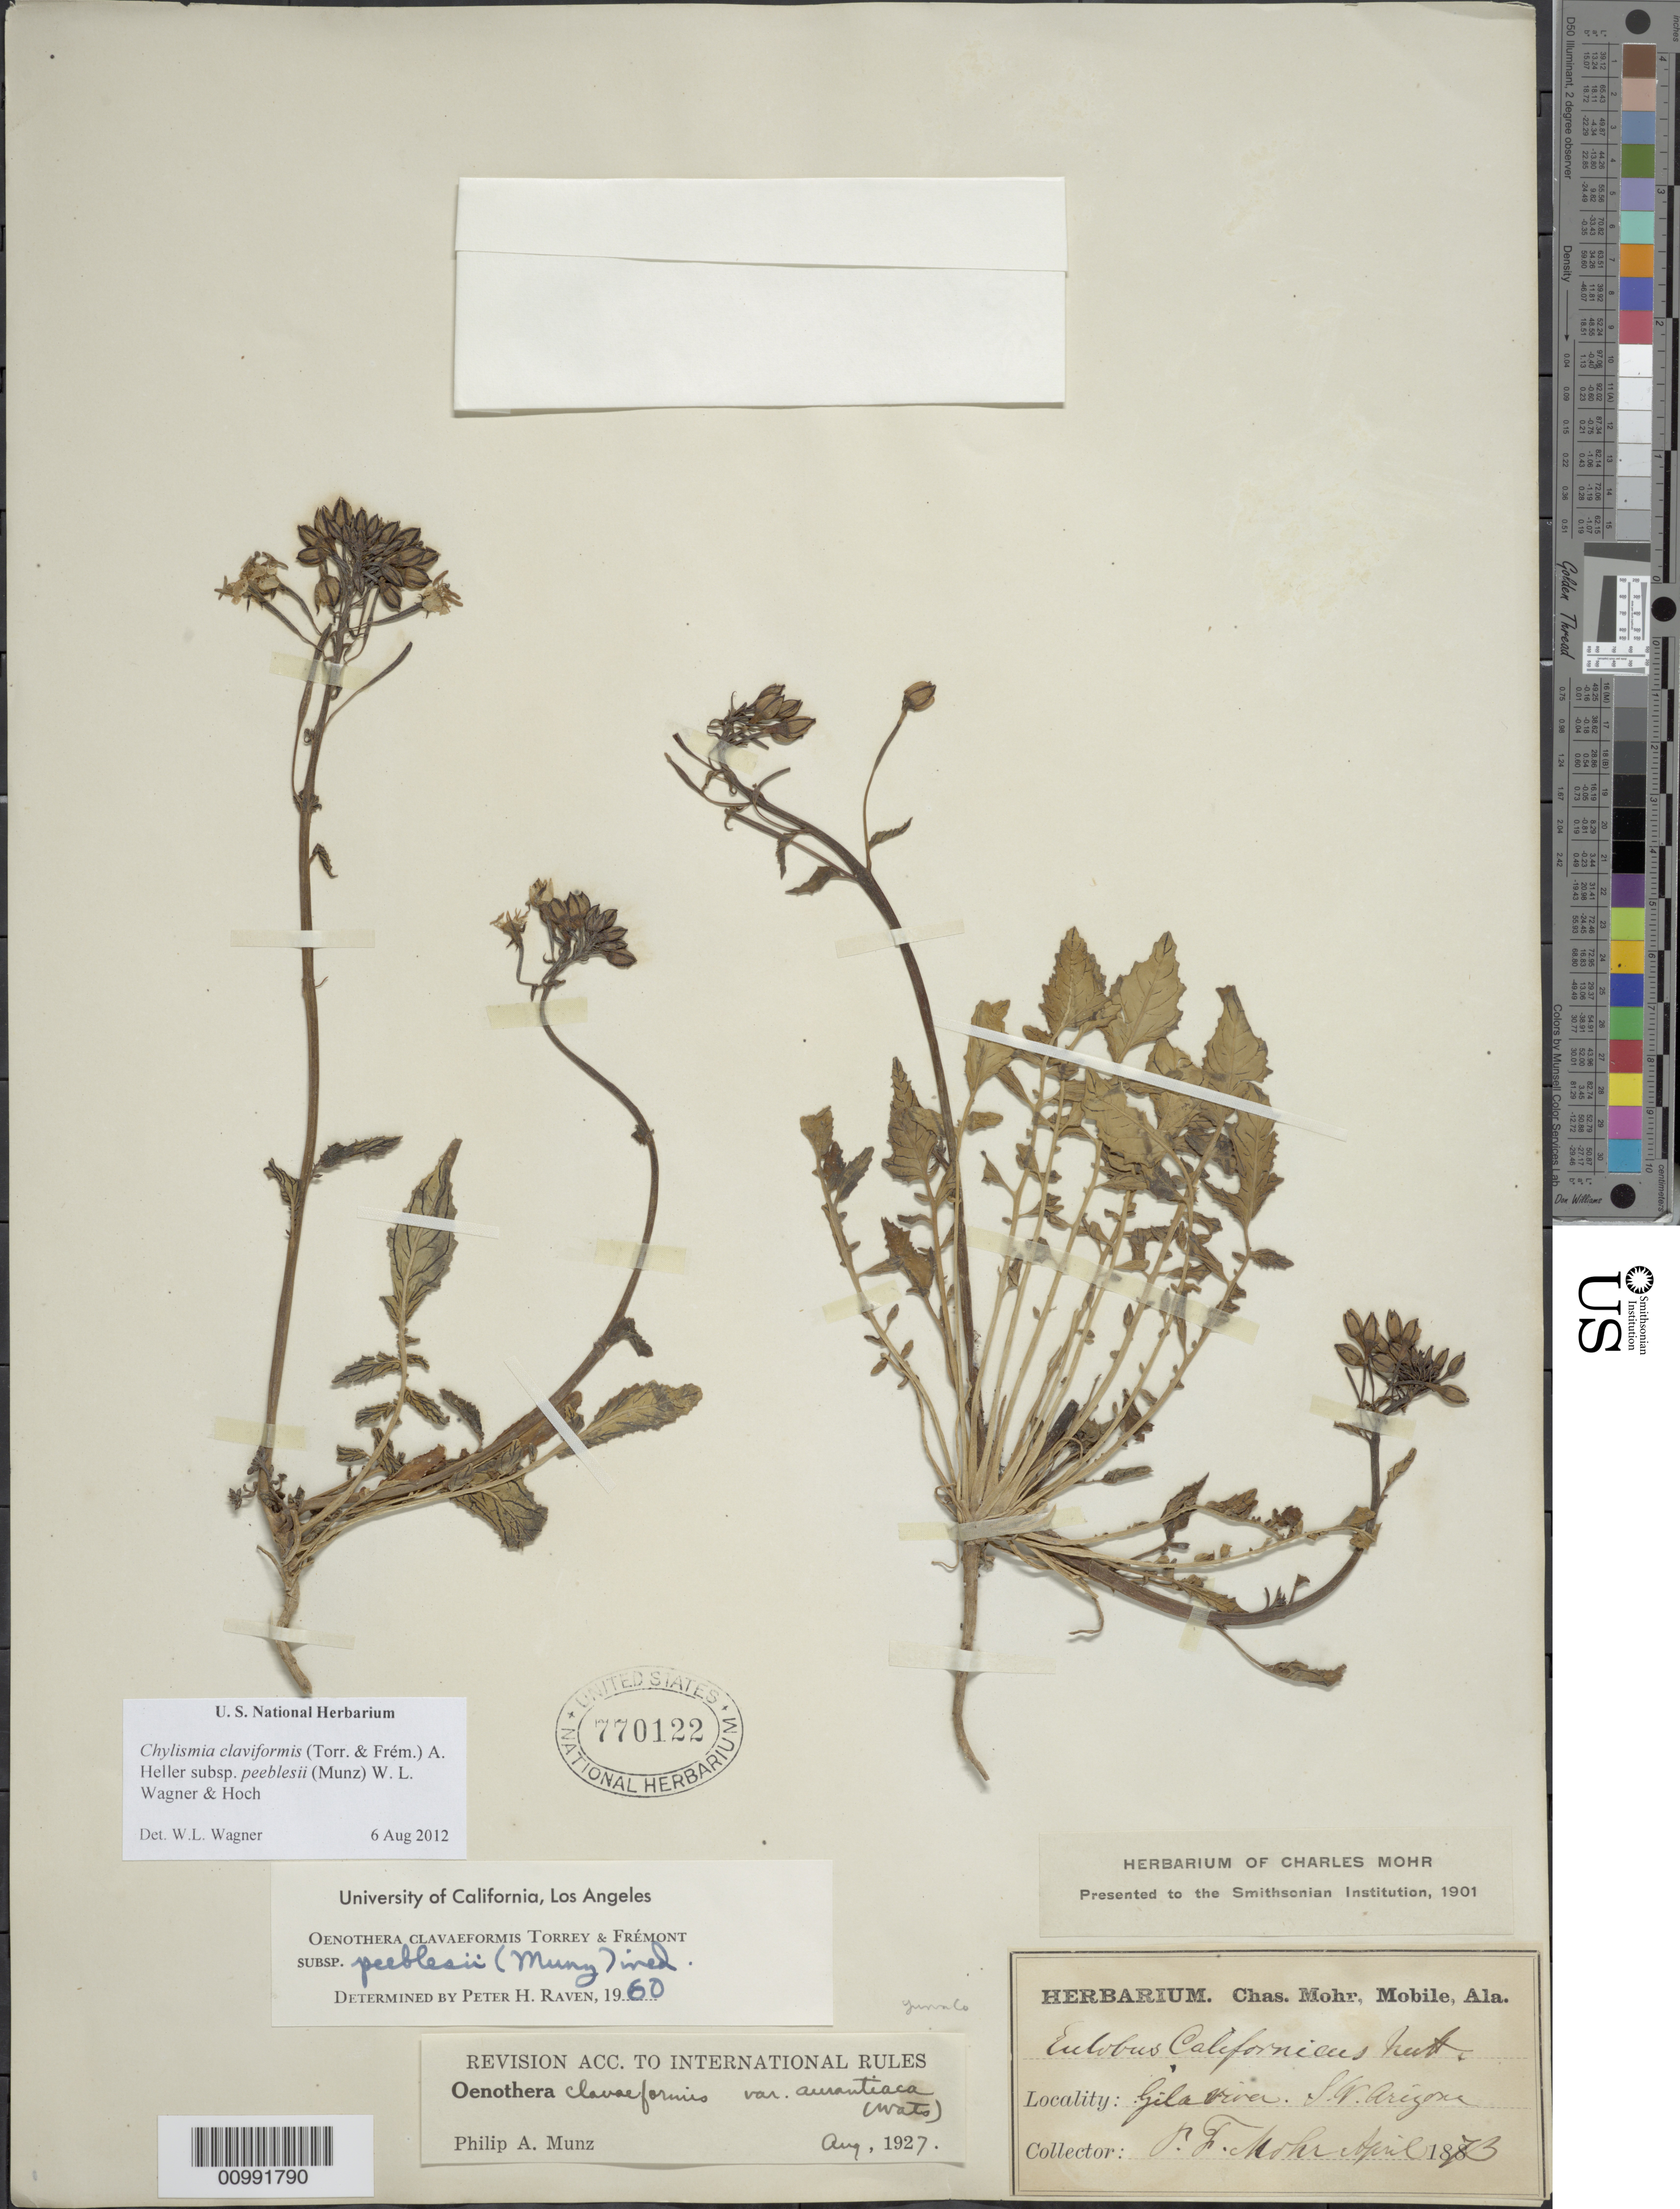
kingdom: Plantae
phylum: Tracheophyta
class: Magnoliopsida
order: Myrtales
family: Onagraceae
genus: Chylismia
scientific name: Chylismia claviformis subsp. peeblesii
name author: (Munz) W.L. Wagner & Hoch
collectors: P. F. Mohr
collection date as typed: Apr 1873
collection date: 1873-04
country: United States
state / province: Arizona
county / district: Yuma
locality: Gila River.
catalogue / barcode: US 770122